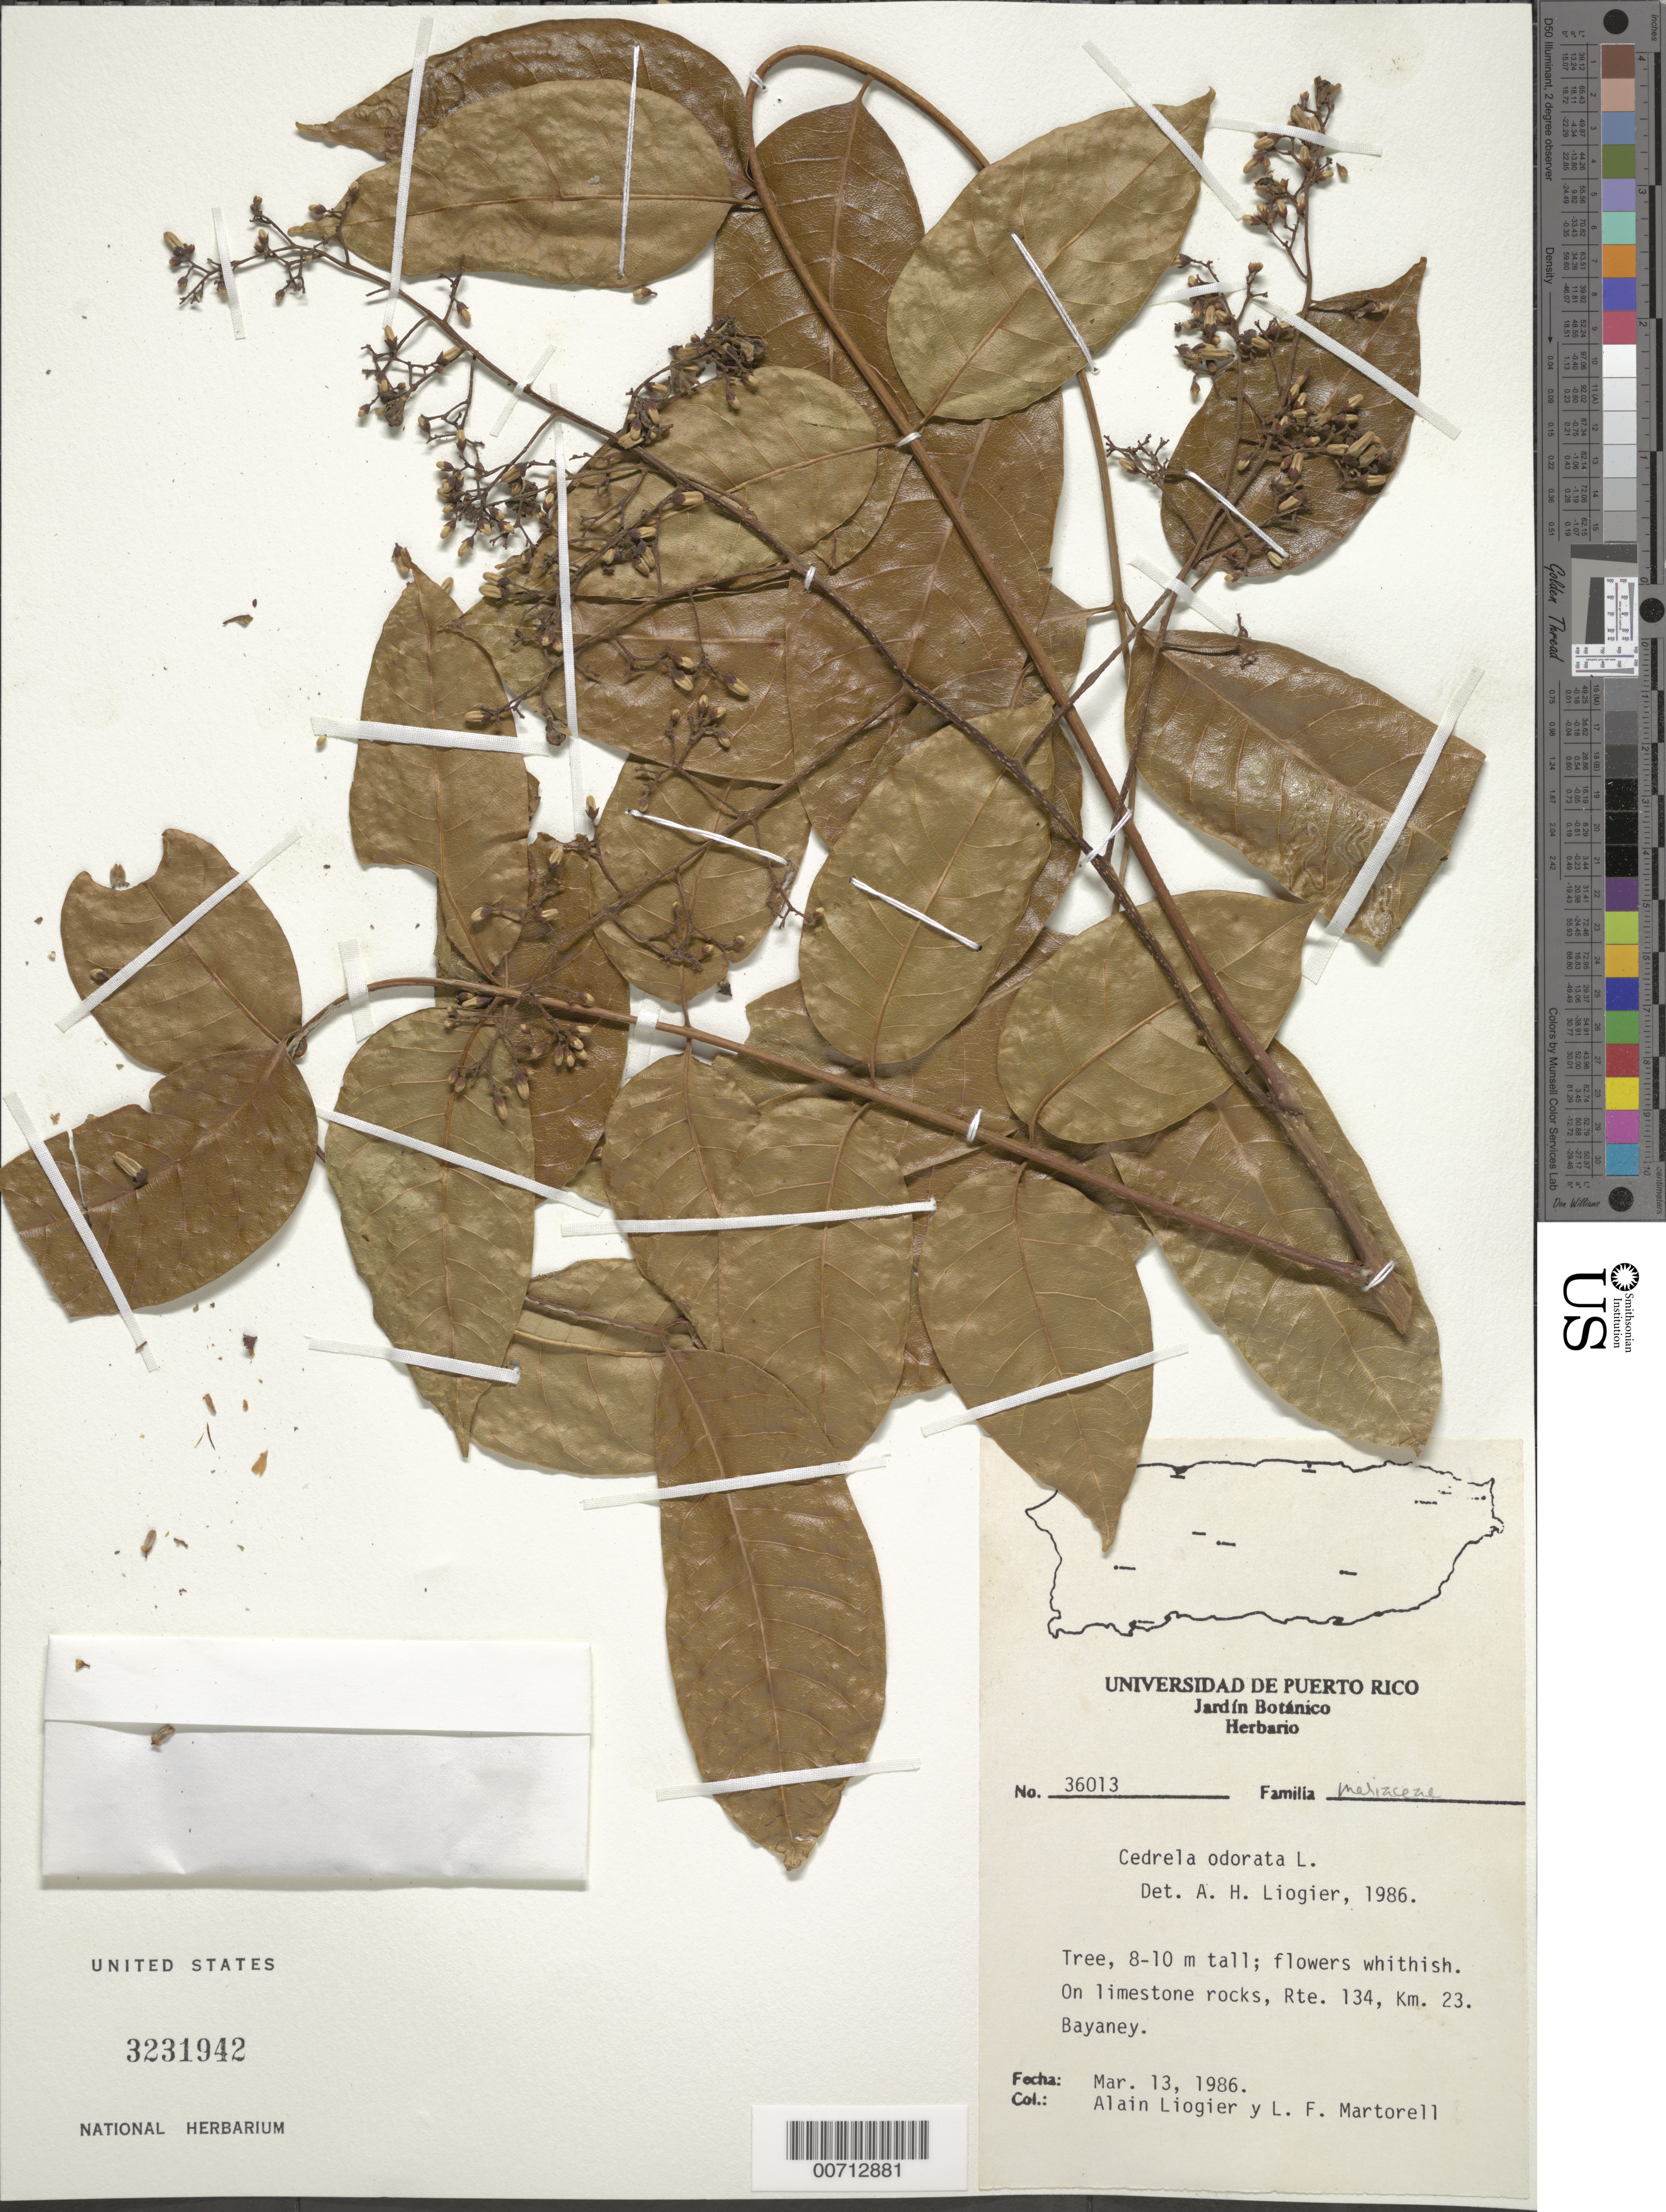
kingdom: Plantae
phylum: Tracheophyta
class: Magnoliopsida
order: Sapindales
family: Meliaceae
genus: Cedrela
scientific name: Cedrela odorata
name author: L.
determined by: Liogier, Alain H.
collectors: A. H. Liogier & L. Martorell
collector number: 36013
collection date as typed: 13 Mar 1986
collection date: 1986-03-13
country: Puerto Rico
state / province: Bayaney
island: Greater Antilles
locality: Rte 134, km 23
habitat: On limestone rocks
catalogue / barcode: US 3231942